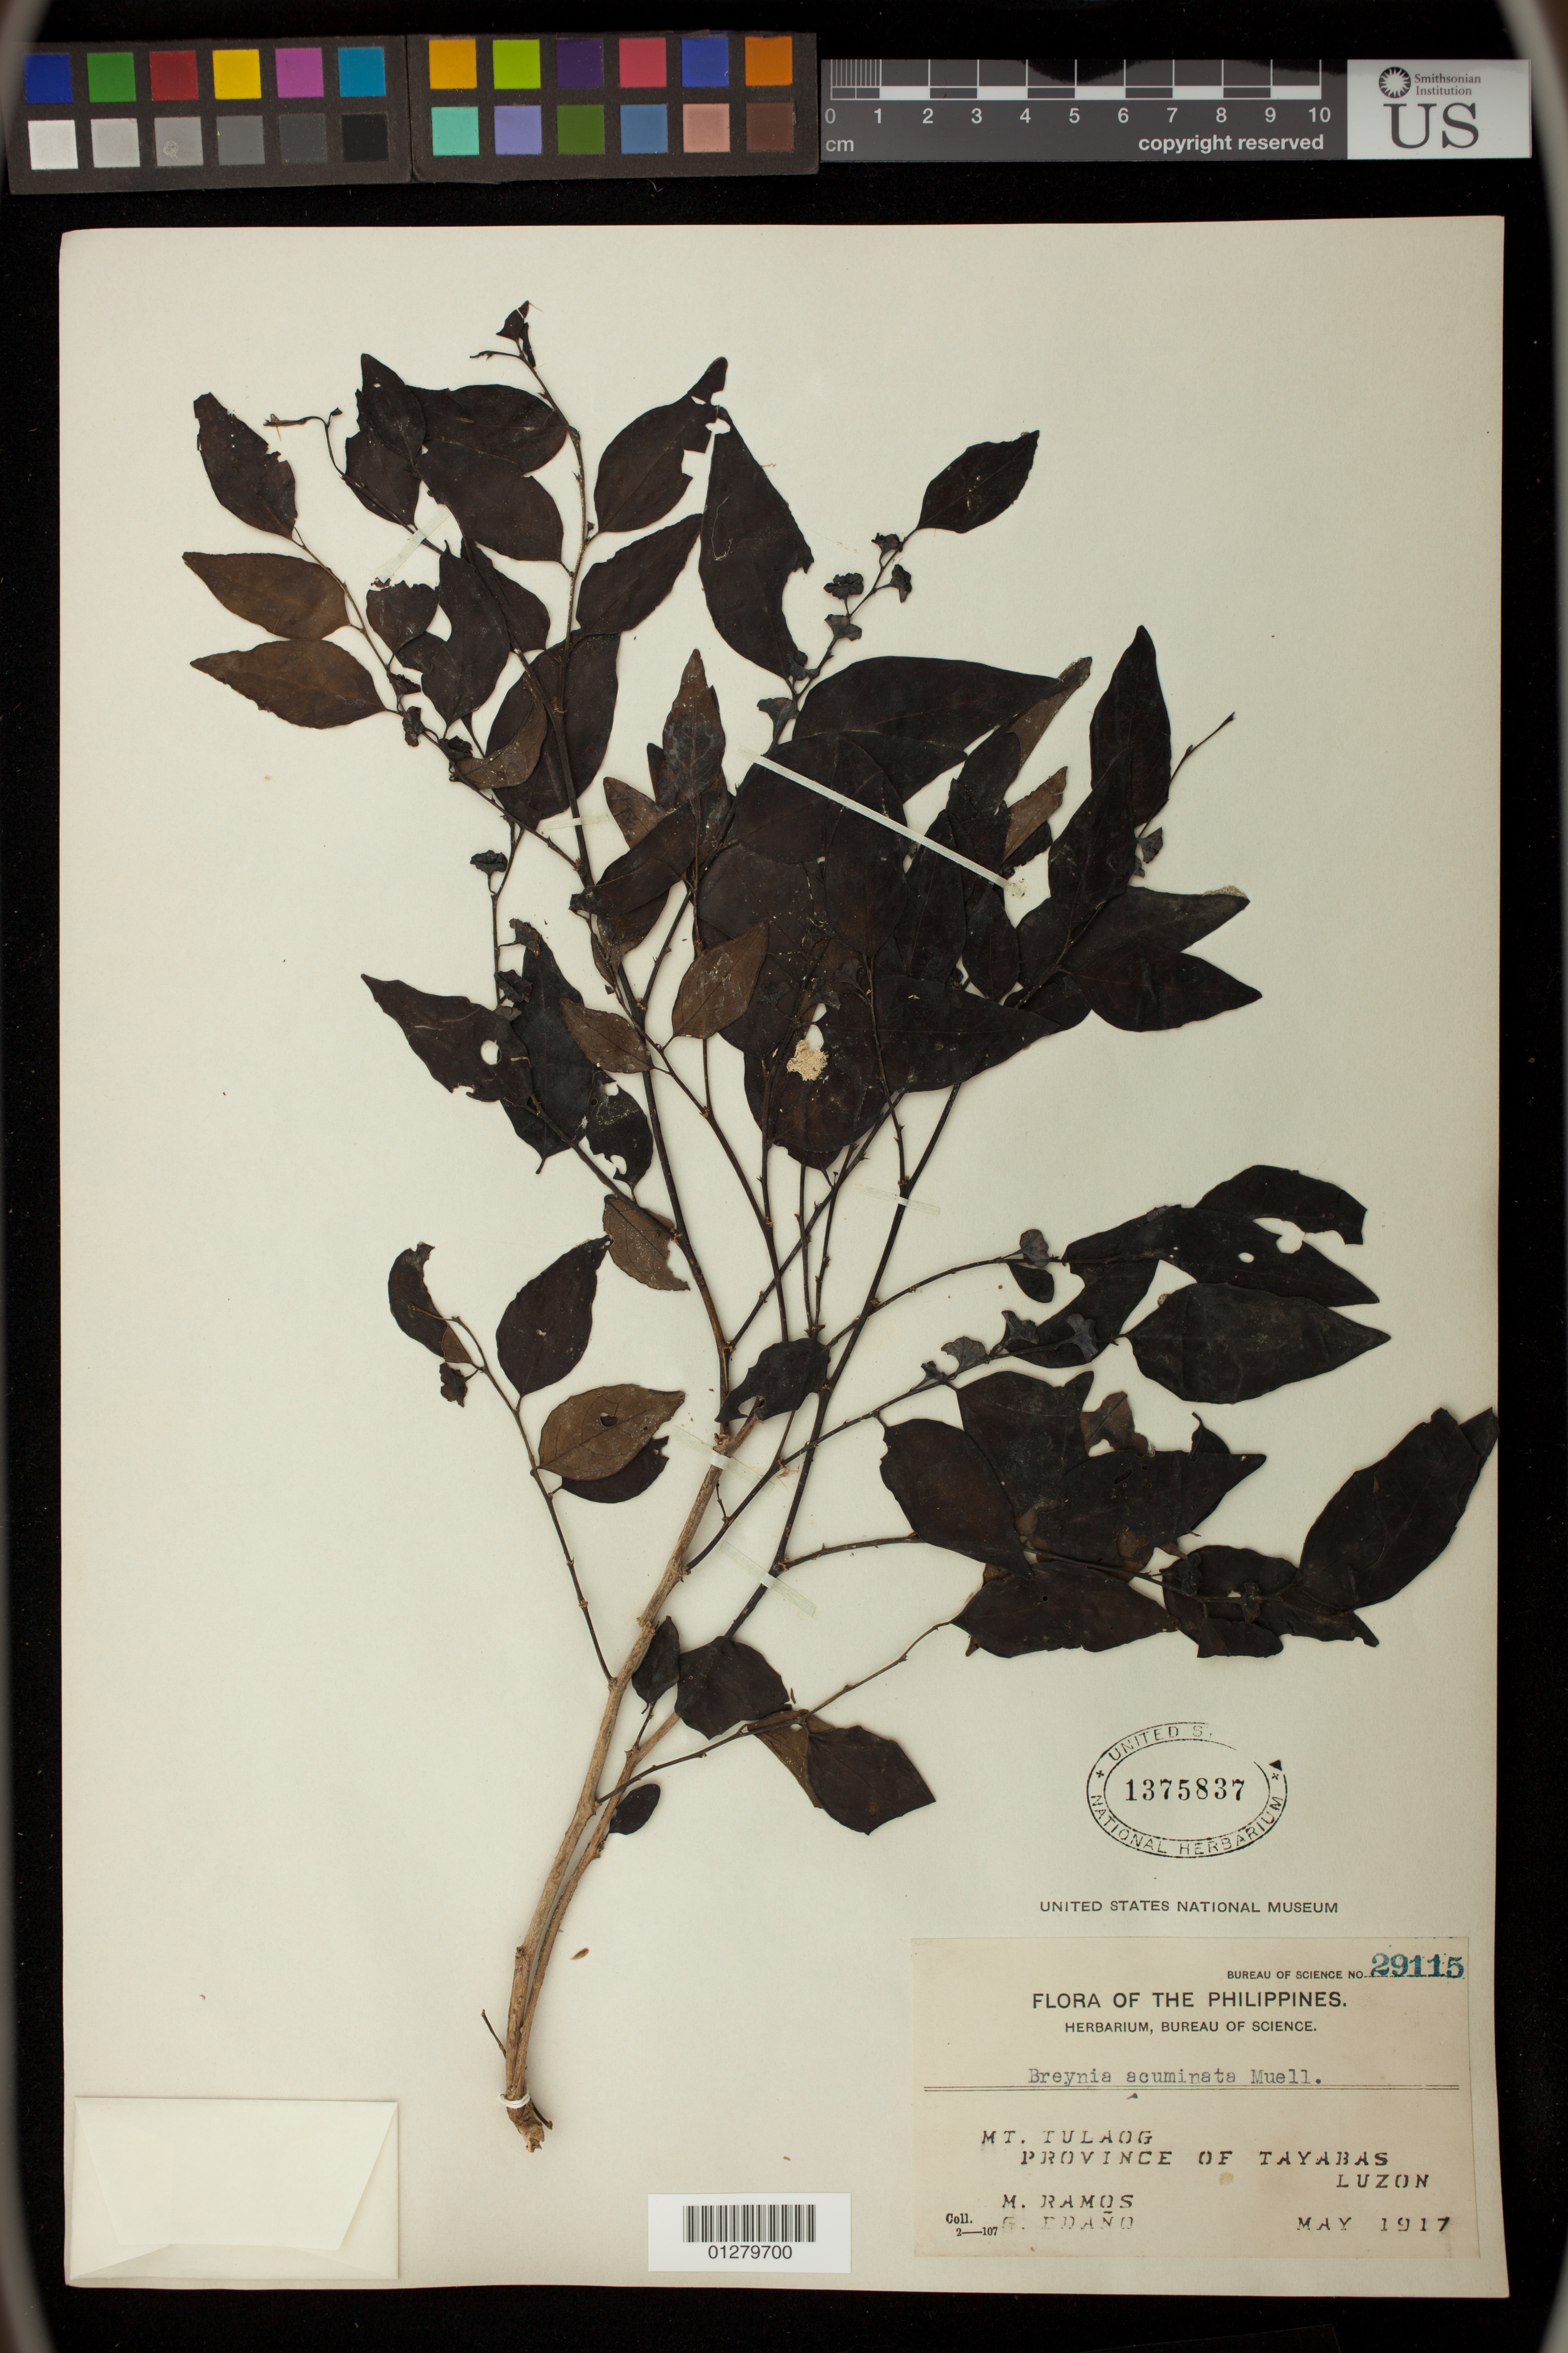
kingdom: Plantae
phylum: Tracheophyta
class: Magnoliopsida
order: Malpighiales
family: Phyllanthaceae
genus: Breynia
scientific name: Breynia racemosa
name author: (Blume) Müll. Arg.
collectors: M. Ramos & G. E. Edaño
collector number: Bur. Sci. 29115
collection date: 1917-05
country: Philippines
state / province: Calabarzon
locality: Mt Tulaog, Province of Tayabas, Luzon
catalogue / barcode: US 1375837